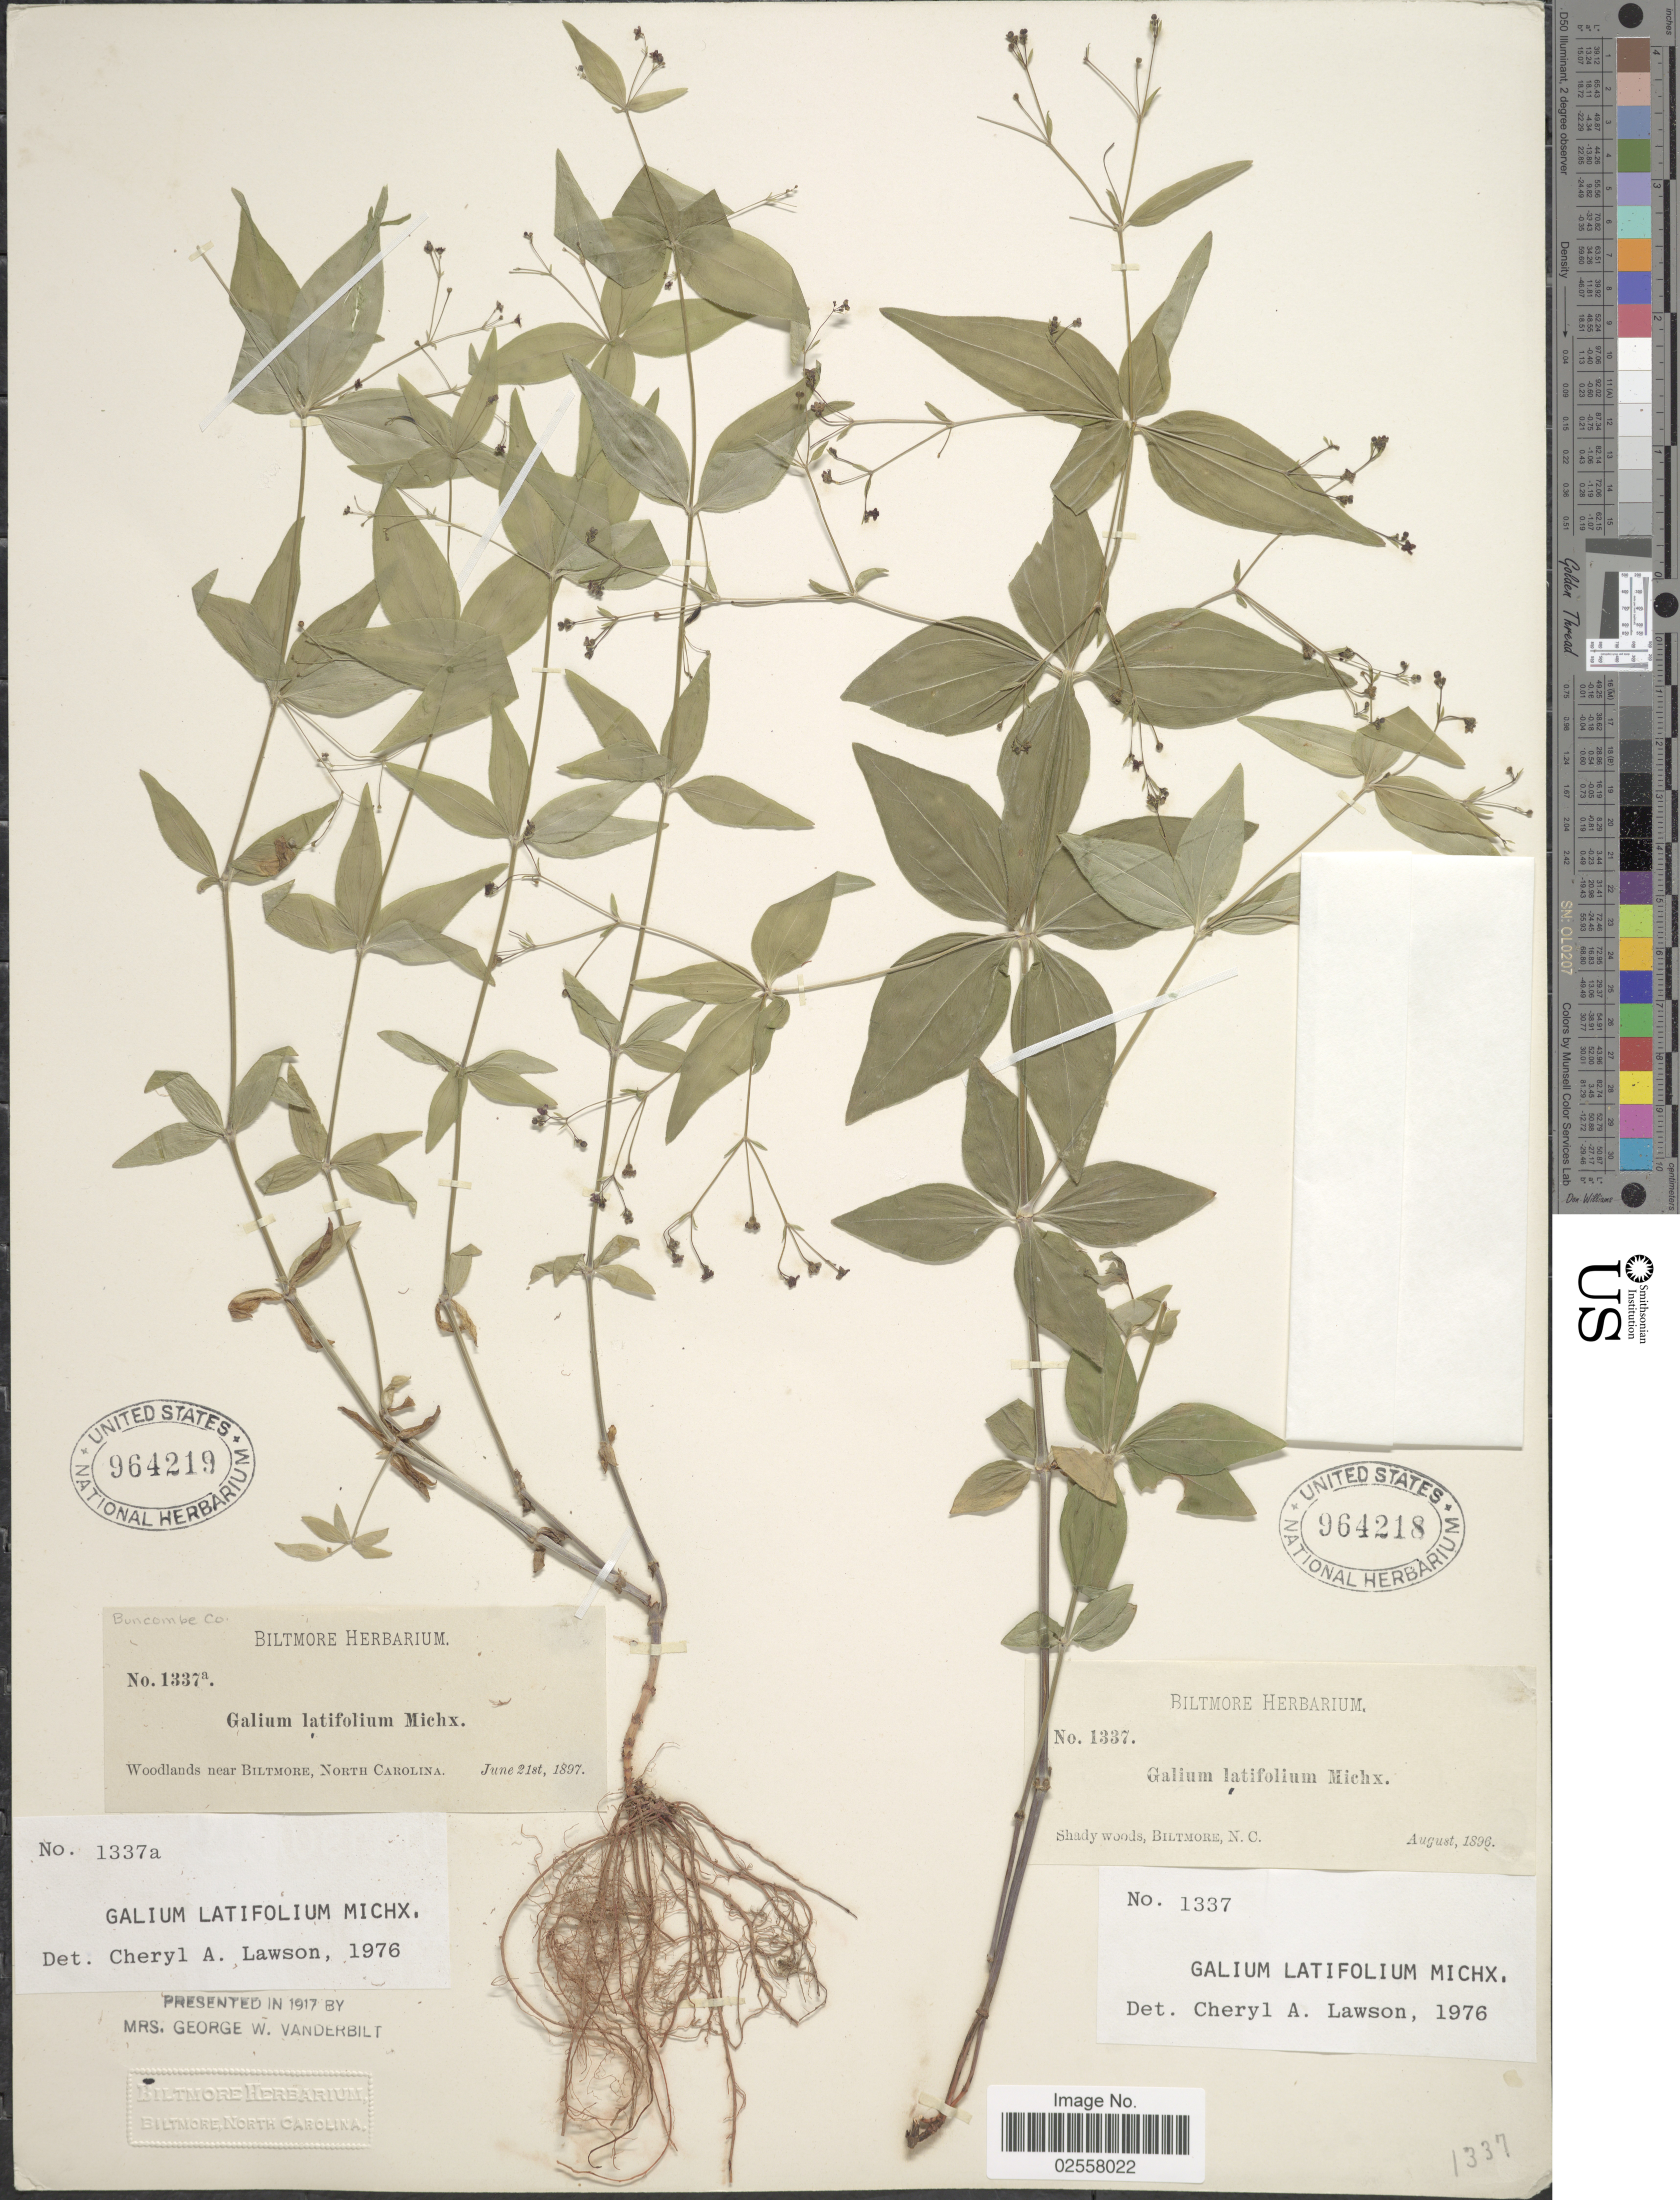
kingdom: Plantae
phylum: Tracheophyta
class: Magnoliopsida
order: Gentianales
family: Rubiaceae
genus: Galium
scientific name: Galium latifolium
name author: Michx.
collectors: ex herb. Biltmore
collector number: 1337a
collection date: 1897-06-21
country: United States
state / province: North Carolina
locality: Woodlands near Biltmore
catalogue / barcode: US 964219-2